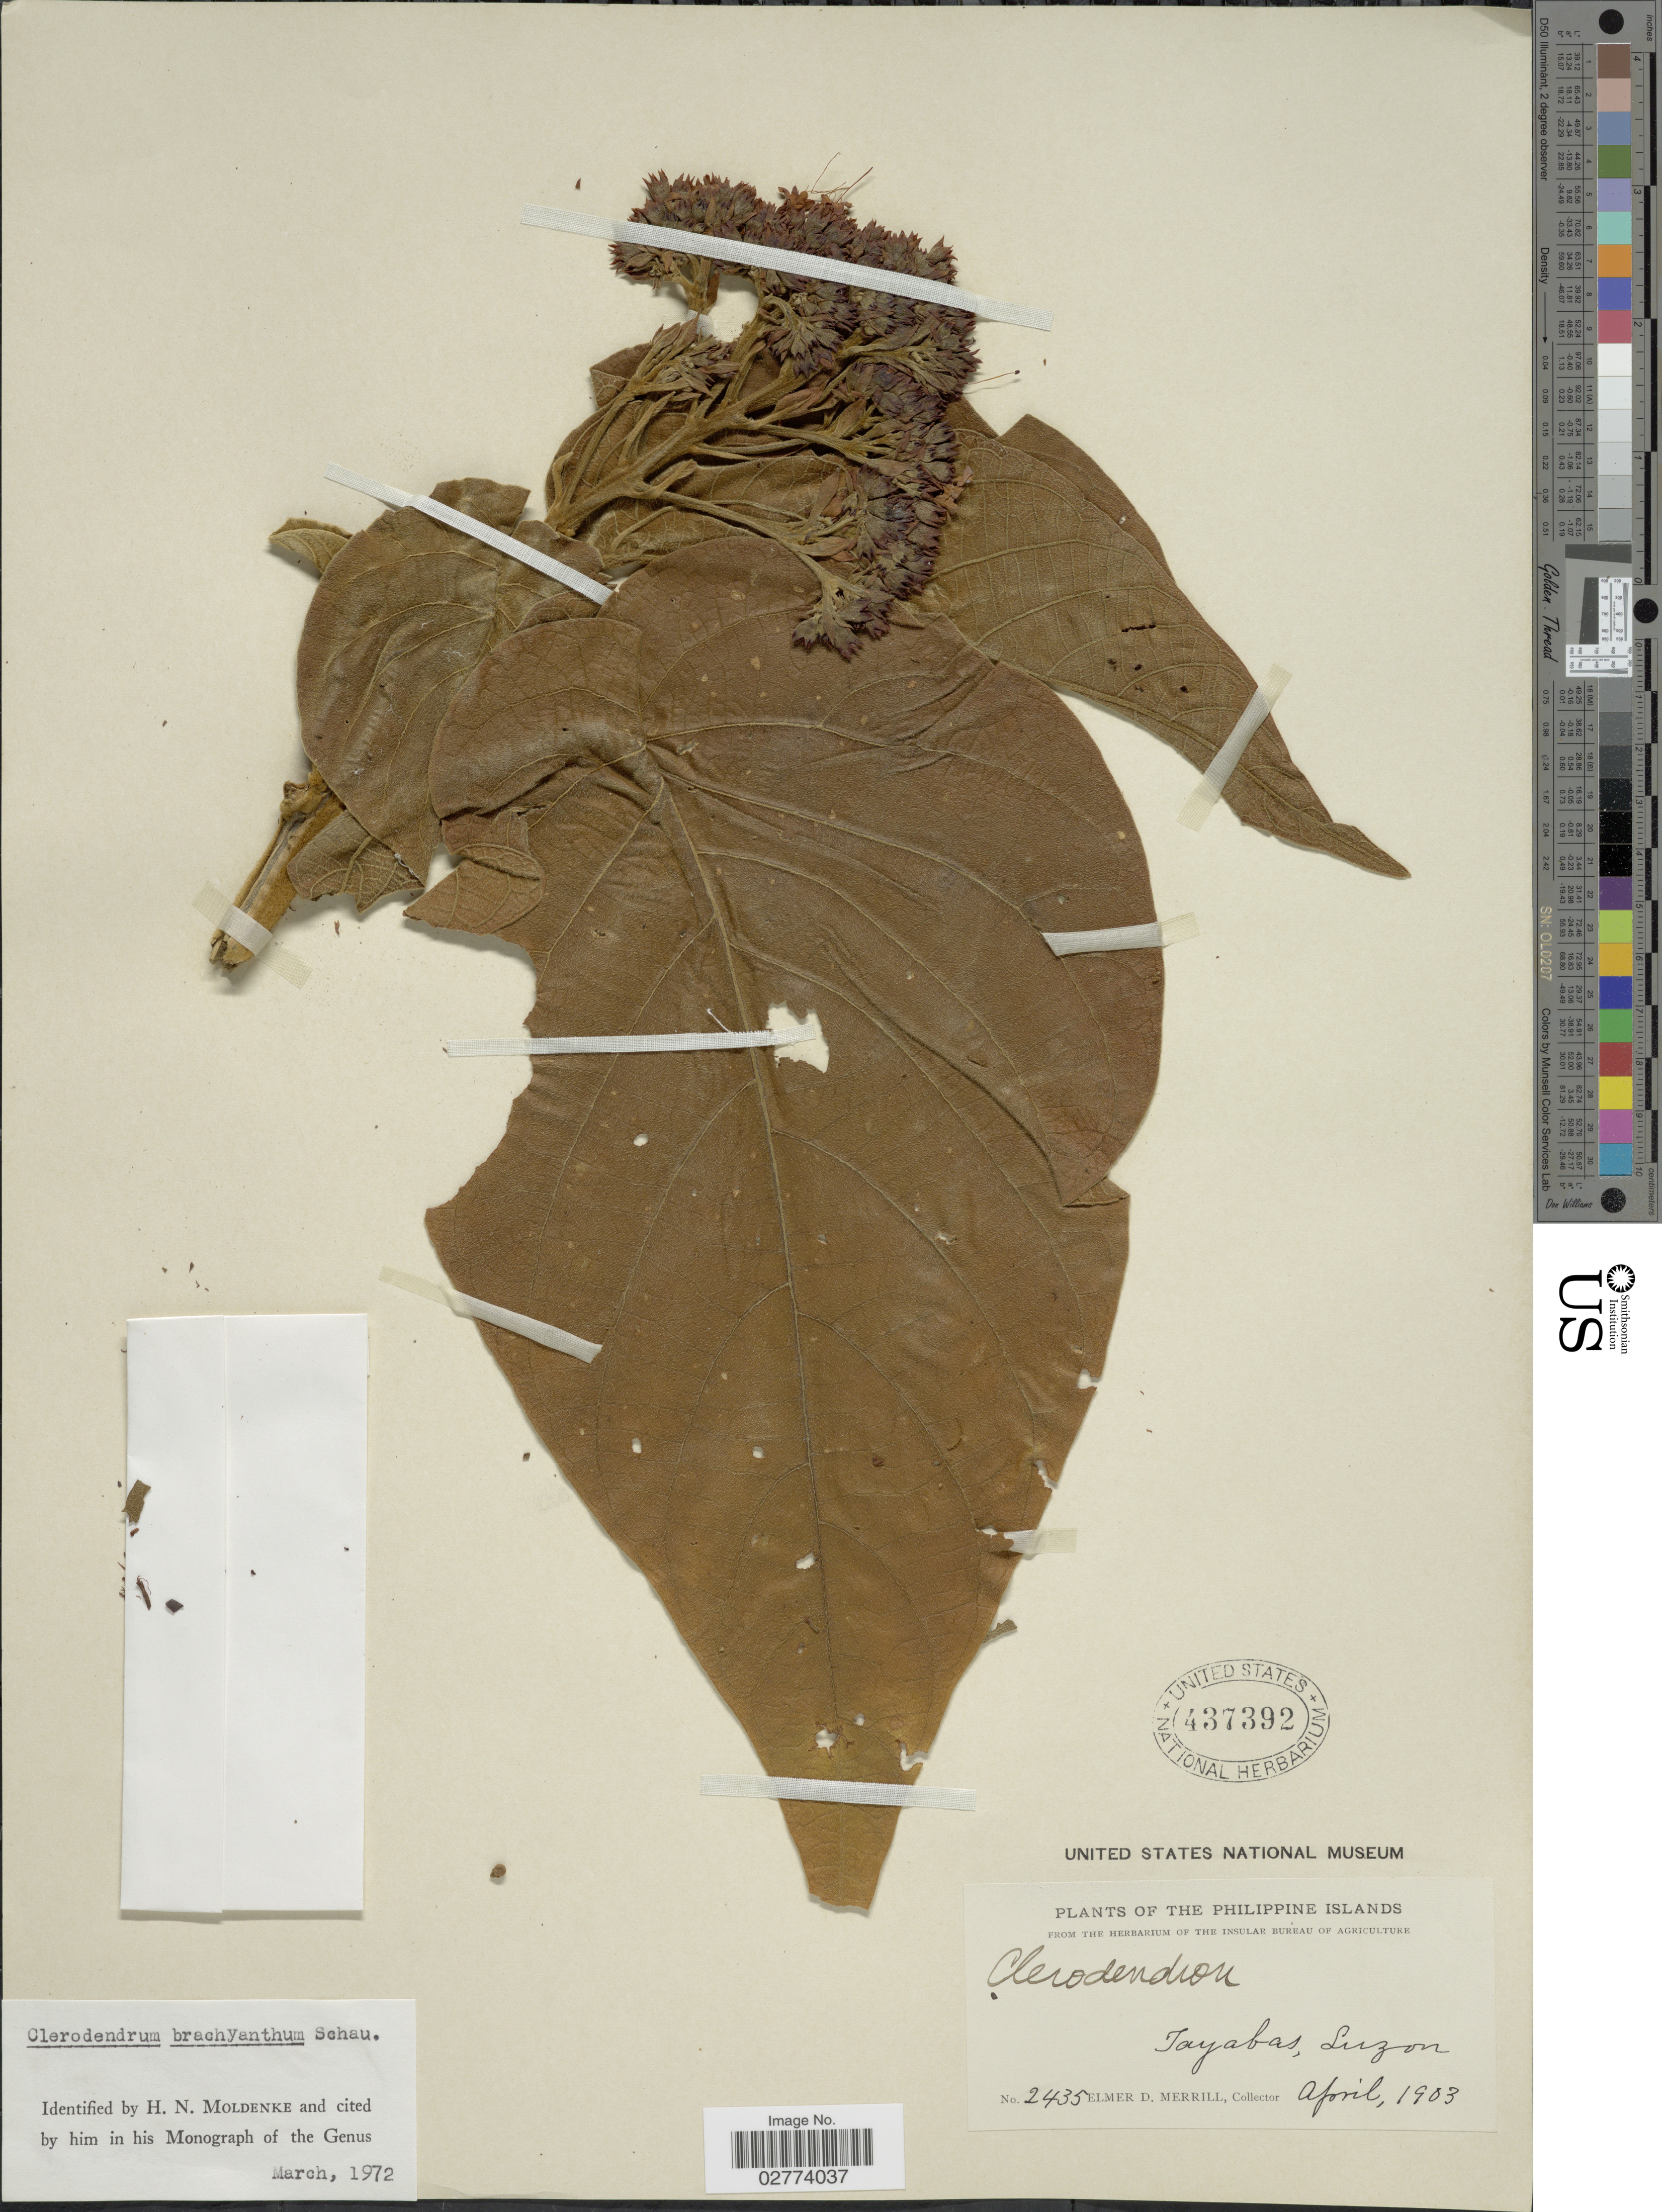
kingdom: Plantae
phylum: Tracheophyta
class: Magnoliopsida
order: Lamiales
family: Lamiaceae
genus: Clerodendrum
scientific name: Clerodendrum brachyanthum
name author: Schauer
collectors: E. D. Merrill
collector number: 2435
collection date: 1903-04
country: Philippines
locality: Tayabas, Luzon.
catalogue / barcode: US 437392